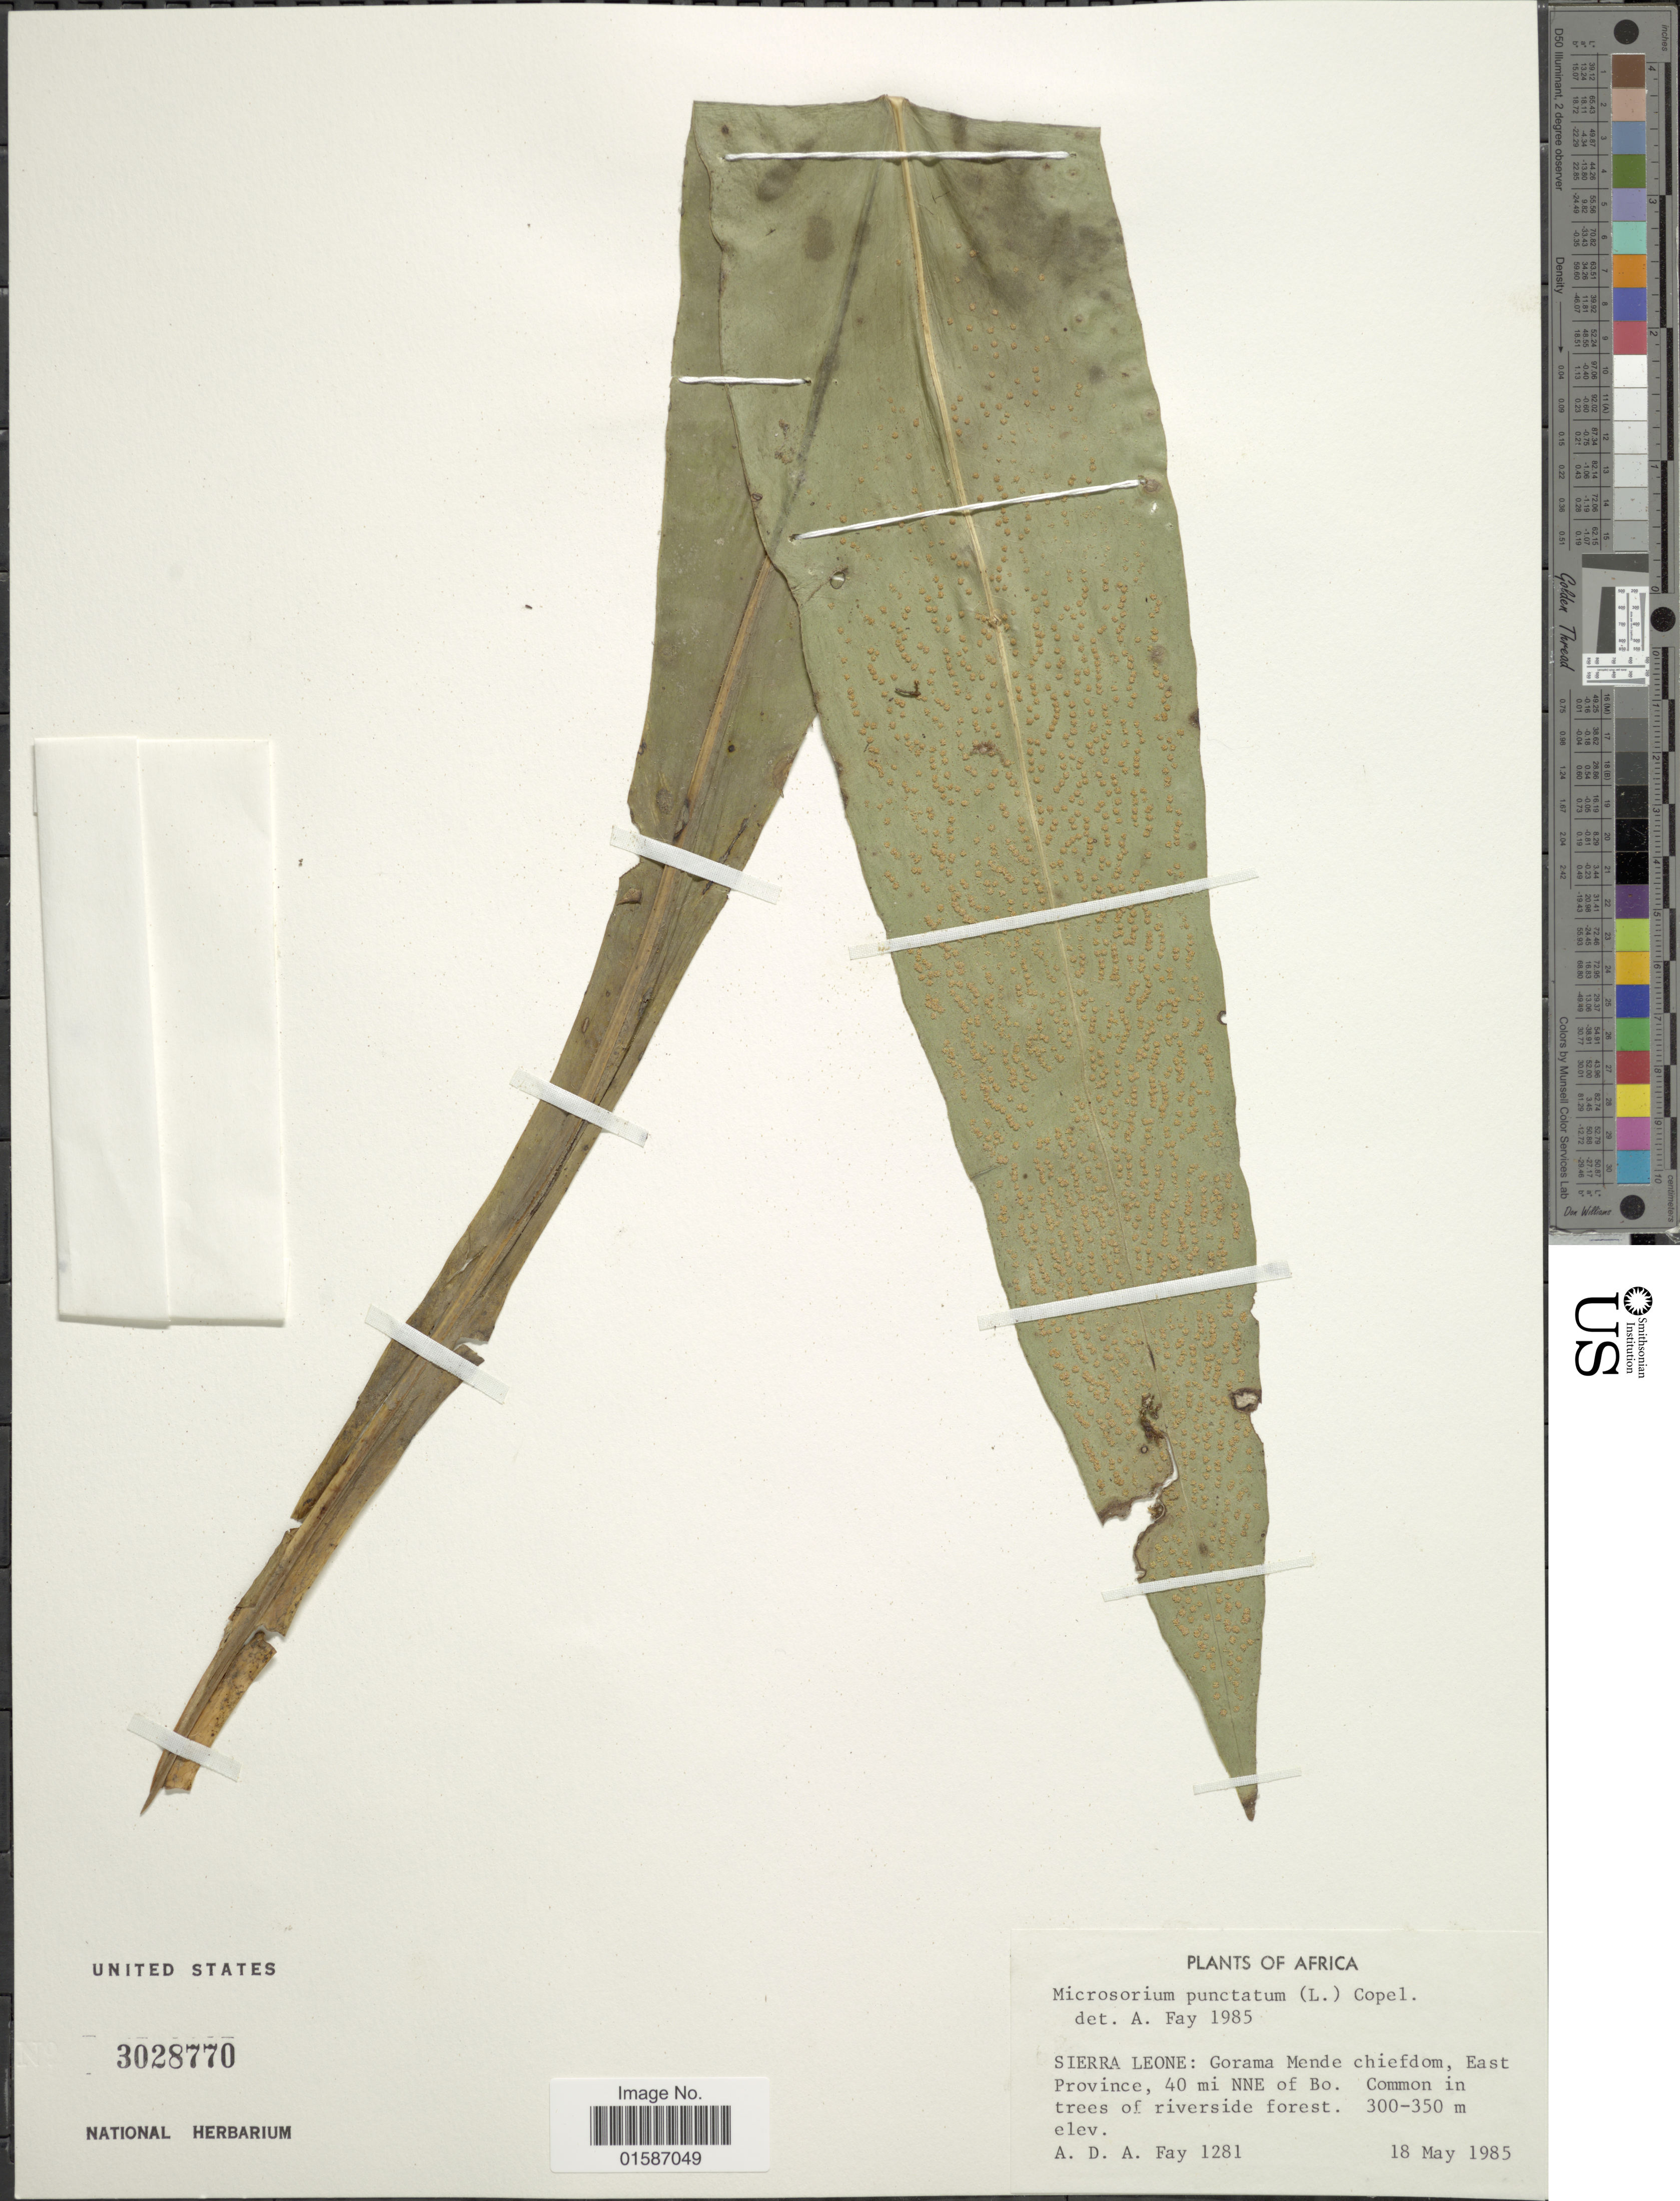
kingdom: Plantae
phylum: Tracheophyta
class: Polypodiopsida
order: Polypodiales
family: Polypodiaceae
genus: Microsorum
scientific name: Microsorum punctatum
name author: (L.) Copel.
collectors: A. Fay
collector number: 1281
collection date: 1985-05-18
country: Sierra Leone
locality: Africa, Gorama Mende chiefdom, east Province, 40 mi NNE of Bo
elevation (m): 300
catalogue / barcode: US 3028770